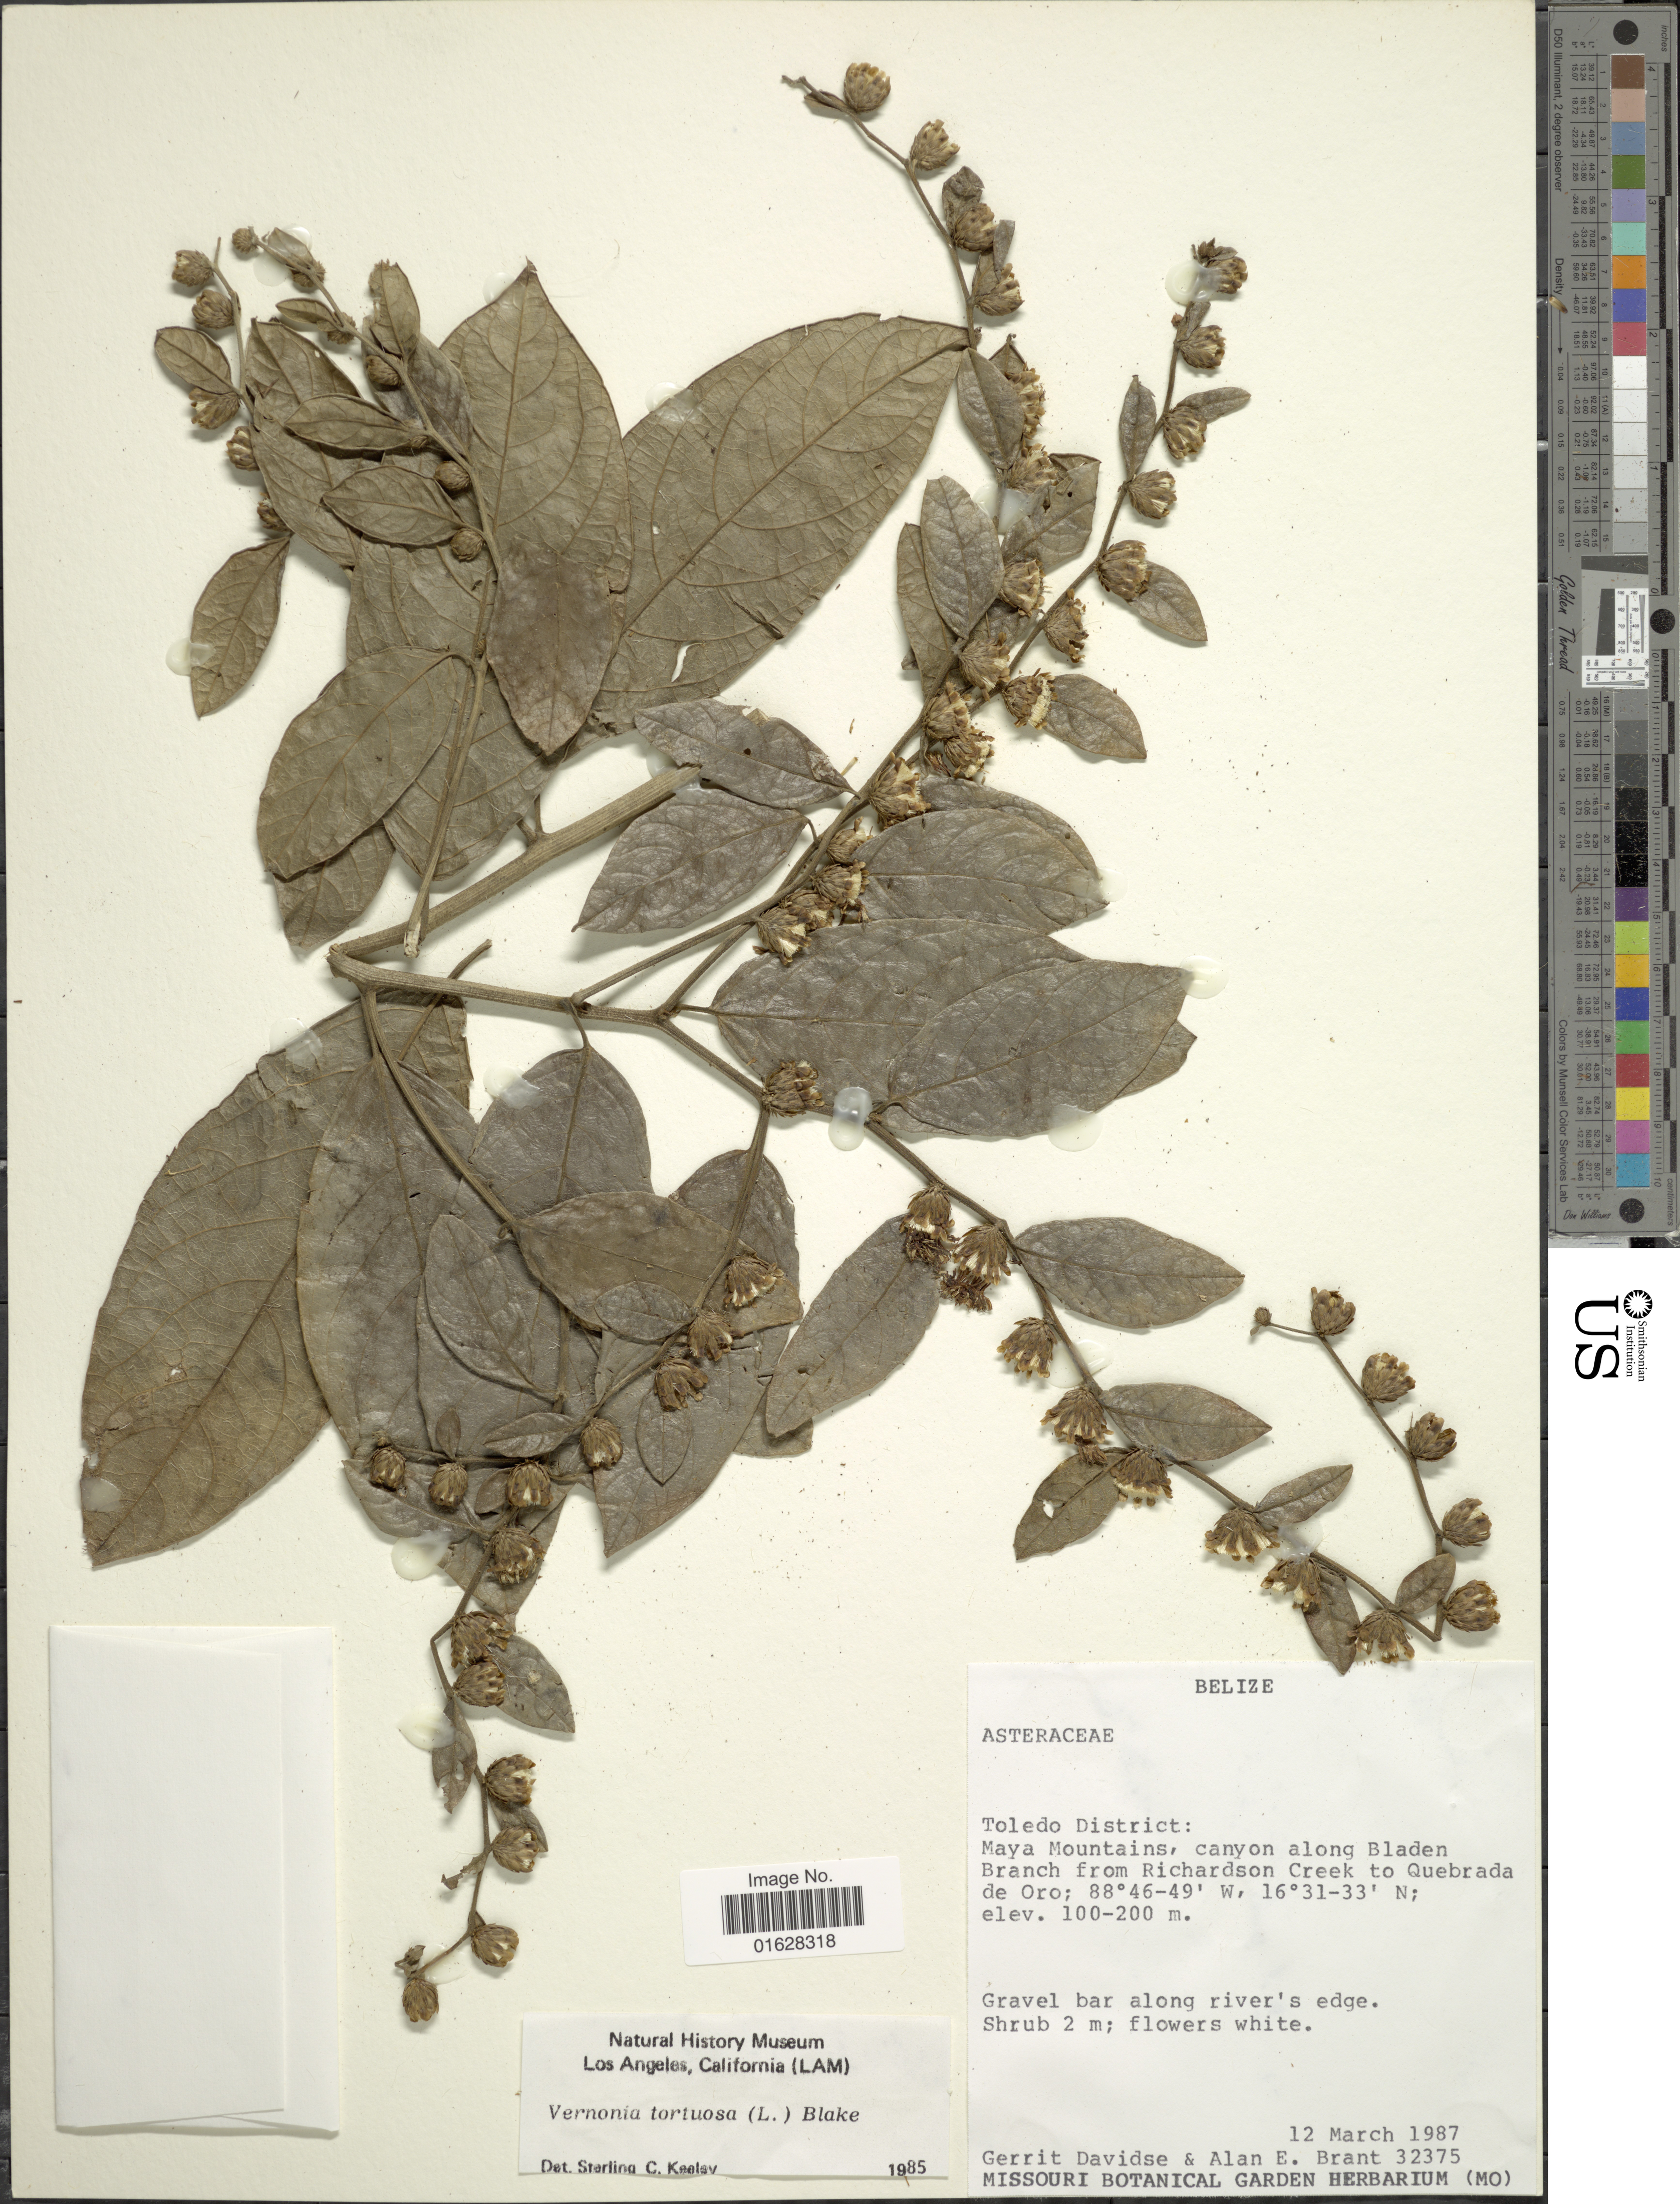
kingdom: Plantae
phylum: Tracheophyta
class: Magnoliopsida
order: Asterales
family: Asteraceae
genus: Lepidaploa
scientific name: Lepidaploa tortuosa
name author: (L.) H. Rob.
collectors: G. Davidse & A. Brant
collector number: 32375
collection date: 1987-03-12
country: Belize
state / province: Toledo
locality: Toledo District, Maya Mountains, canyon along Bladen Branch from Richardson Creek to Quebrada de Oro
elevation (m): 100